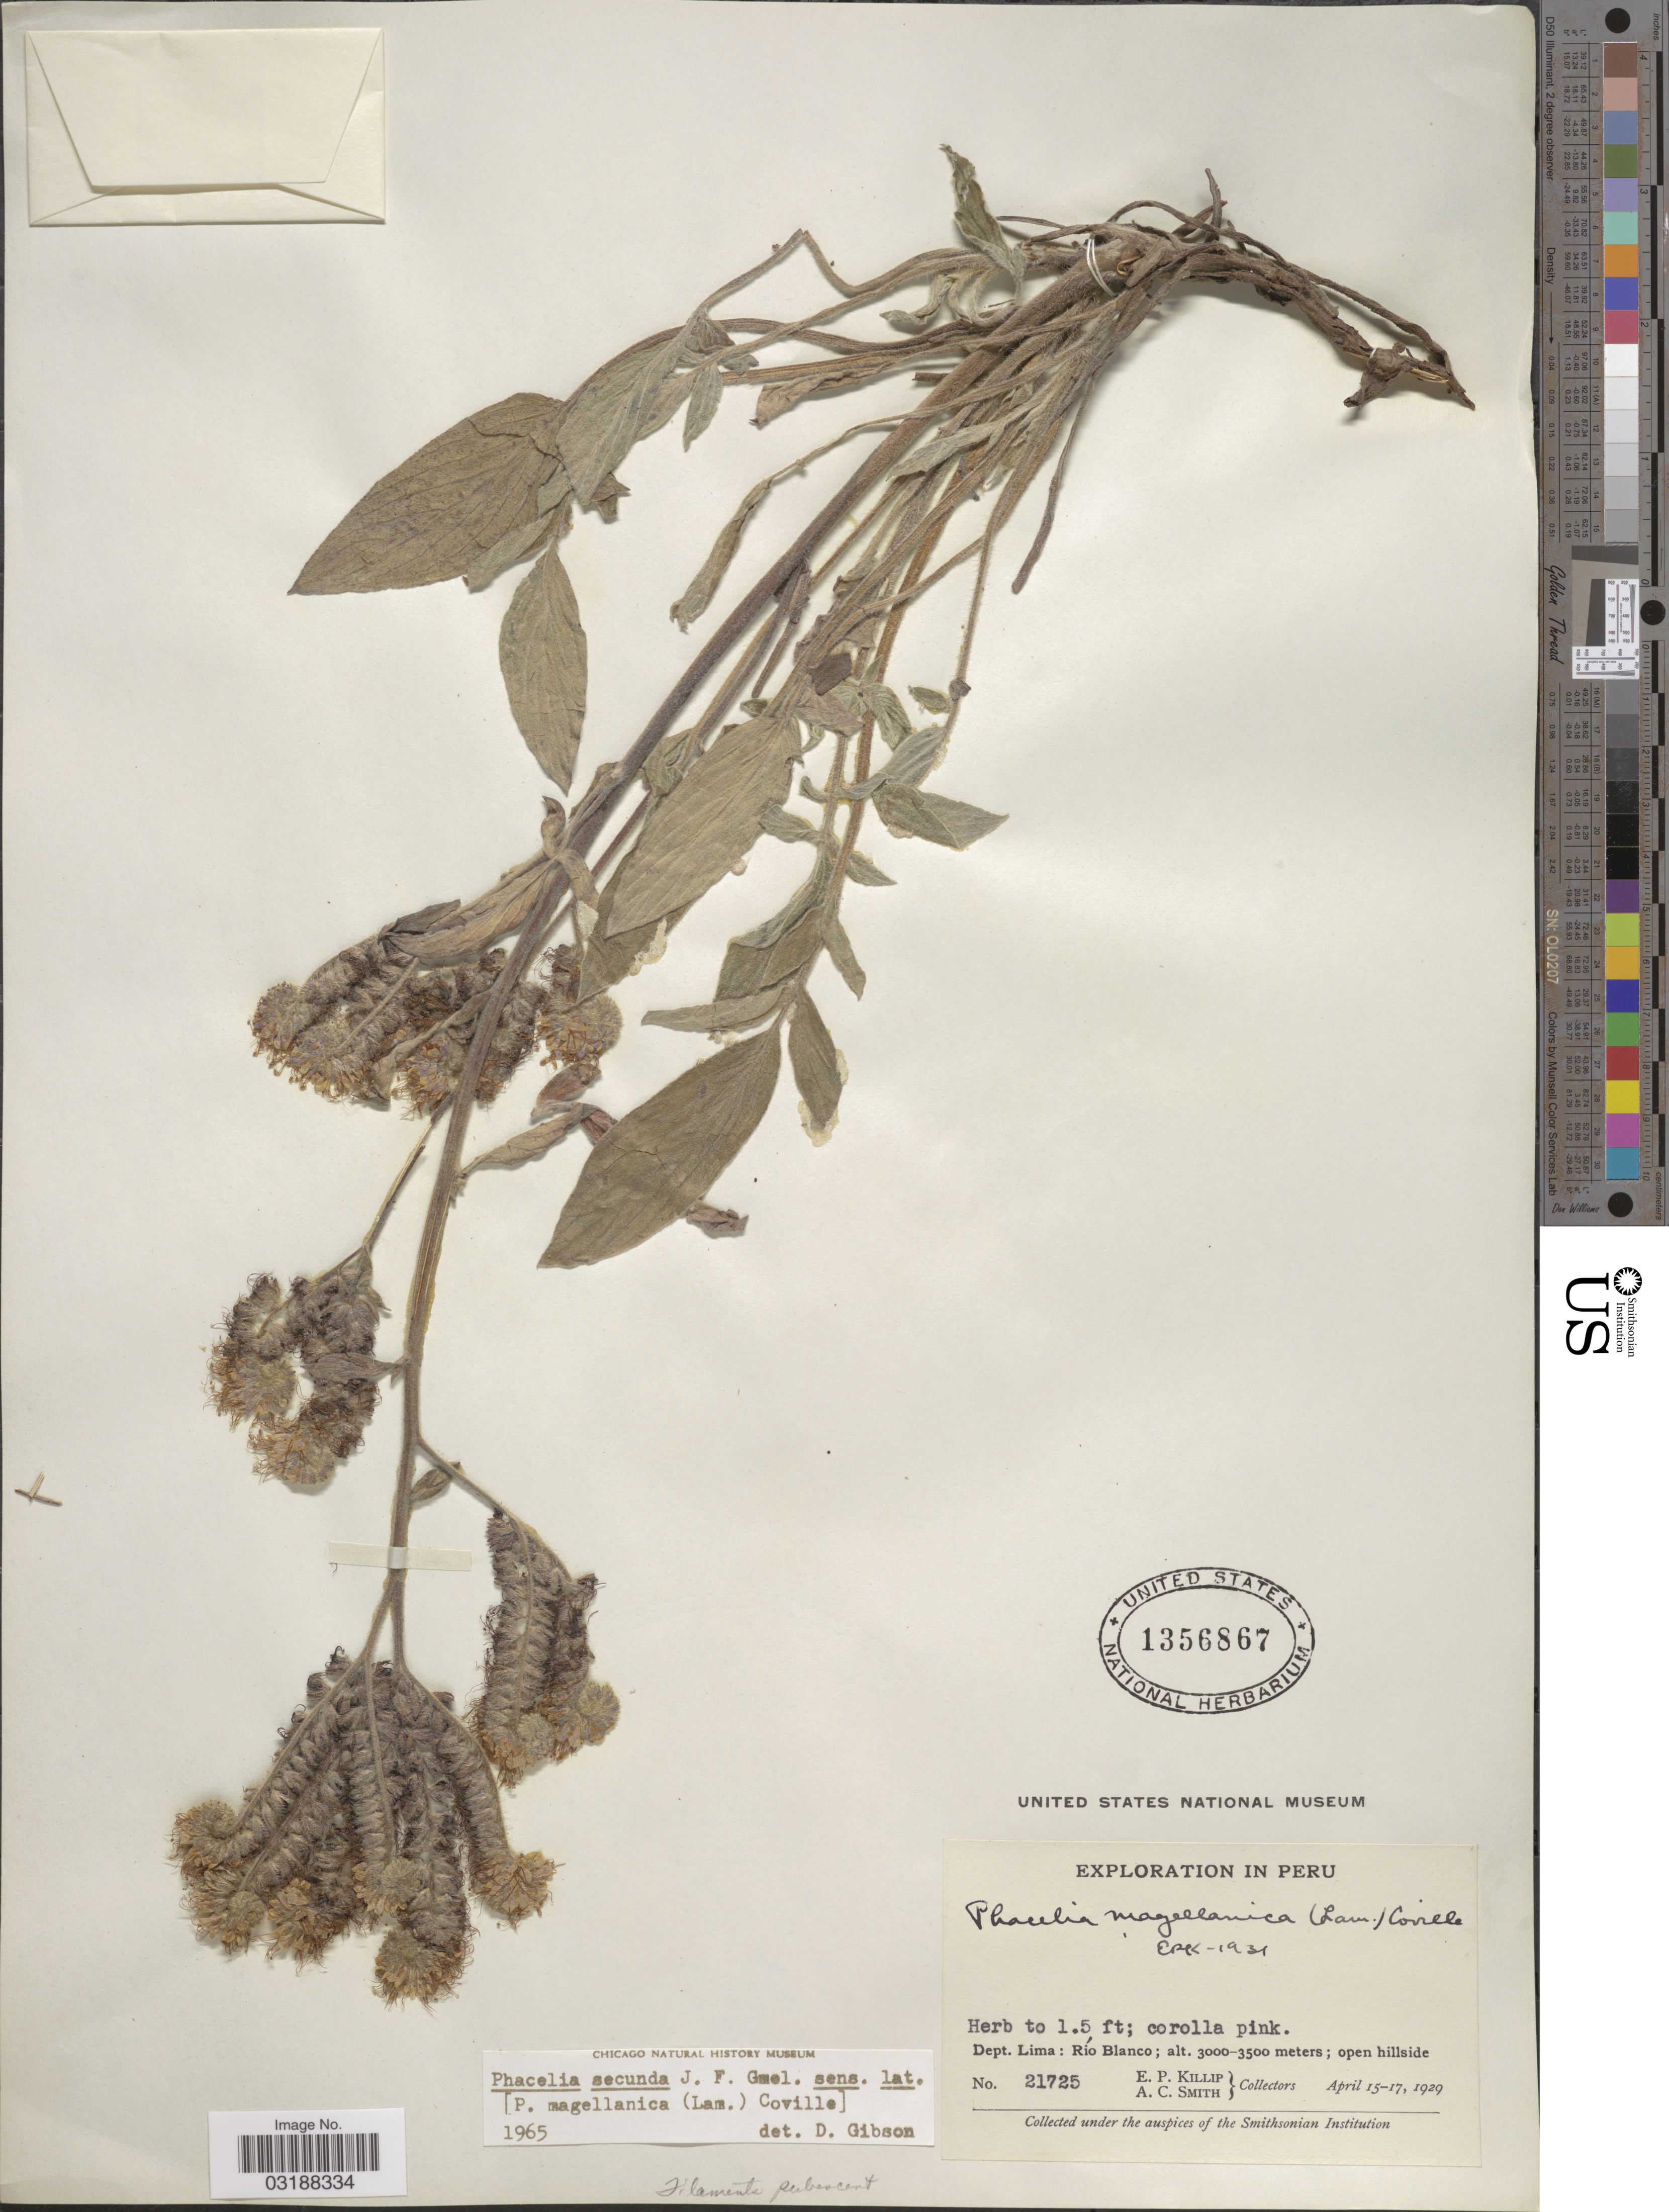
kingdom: Plantae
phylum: Tracheophyta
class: Magnoliopsida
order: Boraginales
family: Hydrophyllaceae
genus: Phacelia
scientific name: Phacelia secunda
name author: J.F. Gmel.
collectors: E. P. Killip & A. C. Smith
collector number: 21725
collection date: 1929-04-15/1929-04-17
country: Peru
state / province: Lima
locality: Dept. Lima: Río Blanco.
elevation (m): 3000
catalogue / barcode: US 1356867